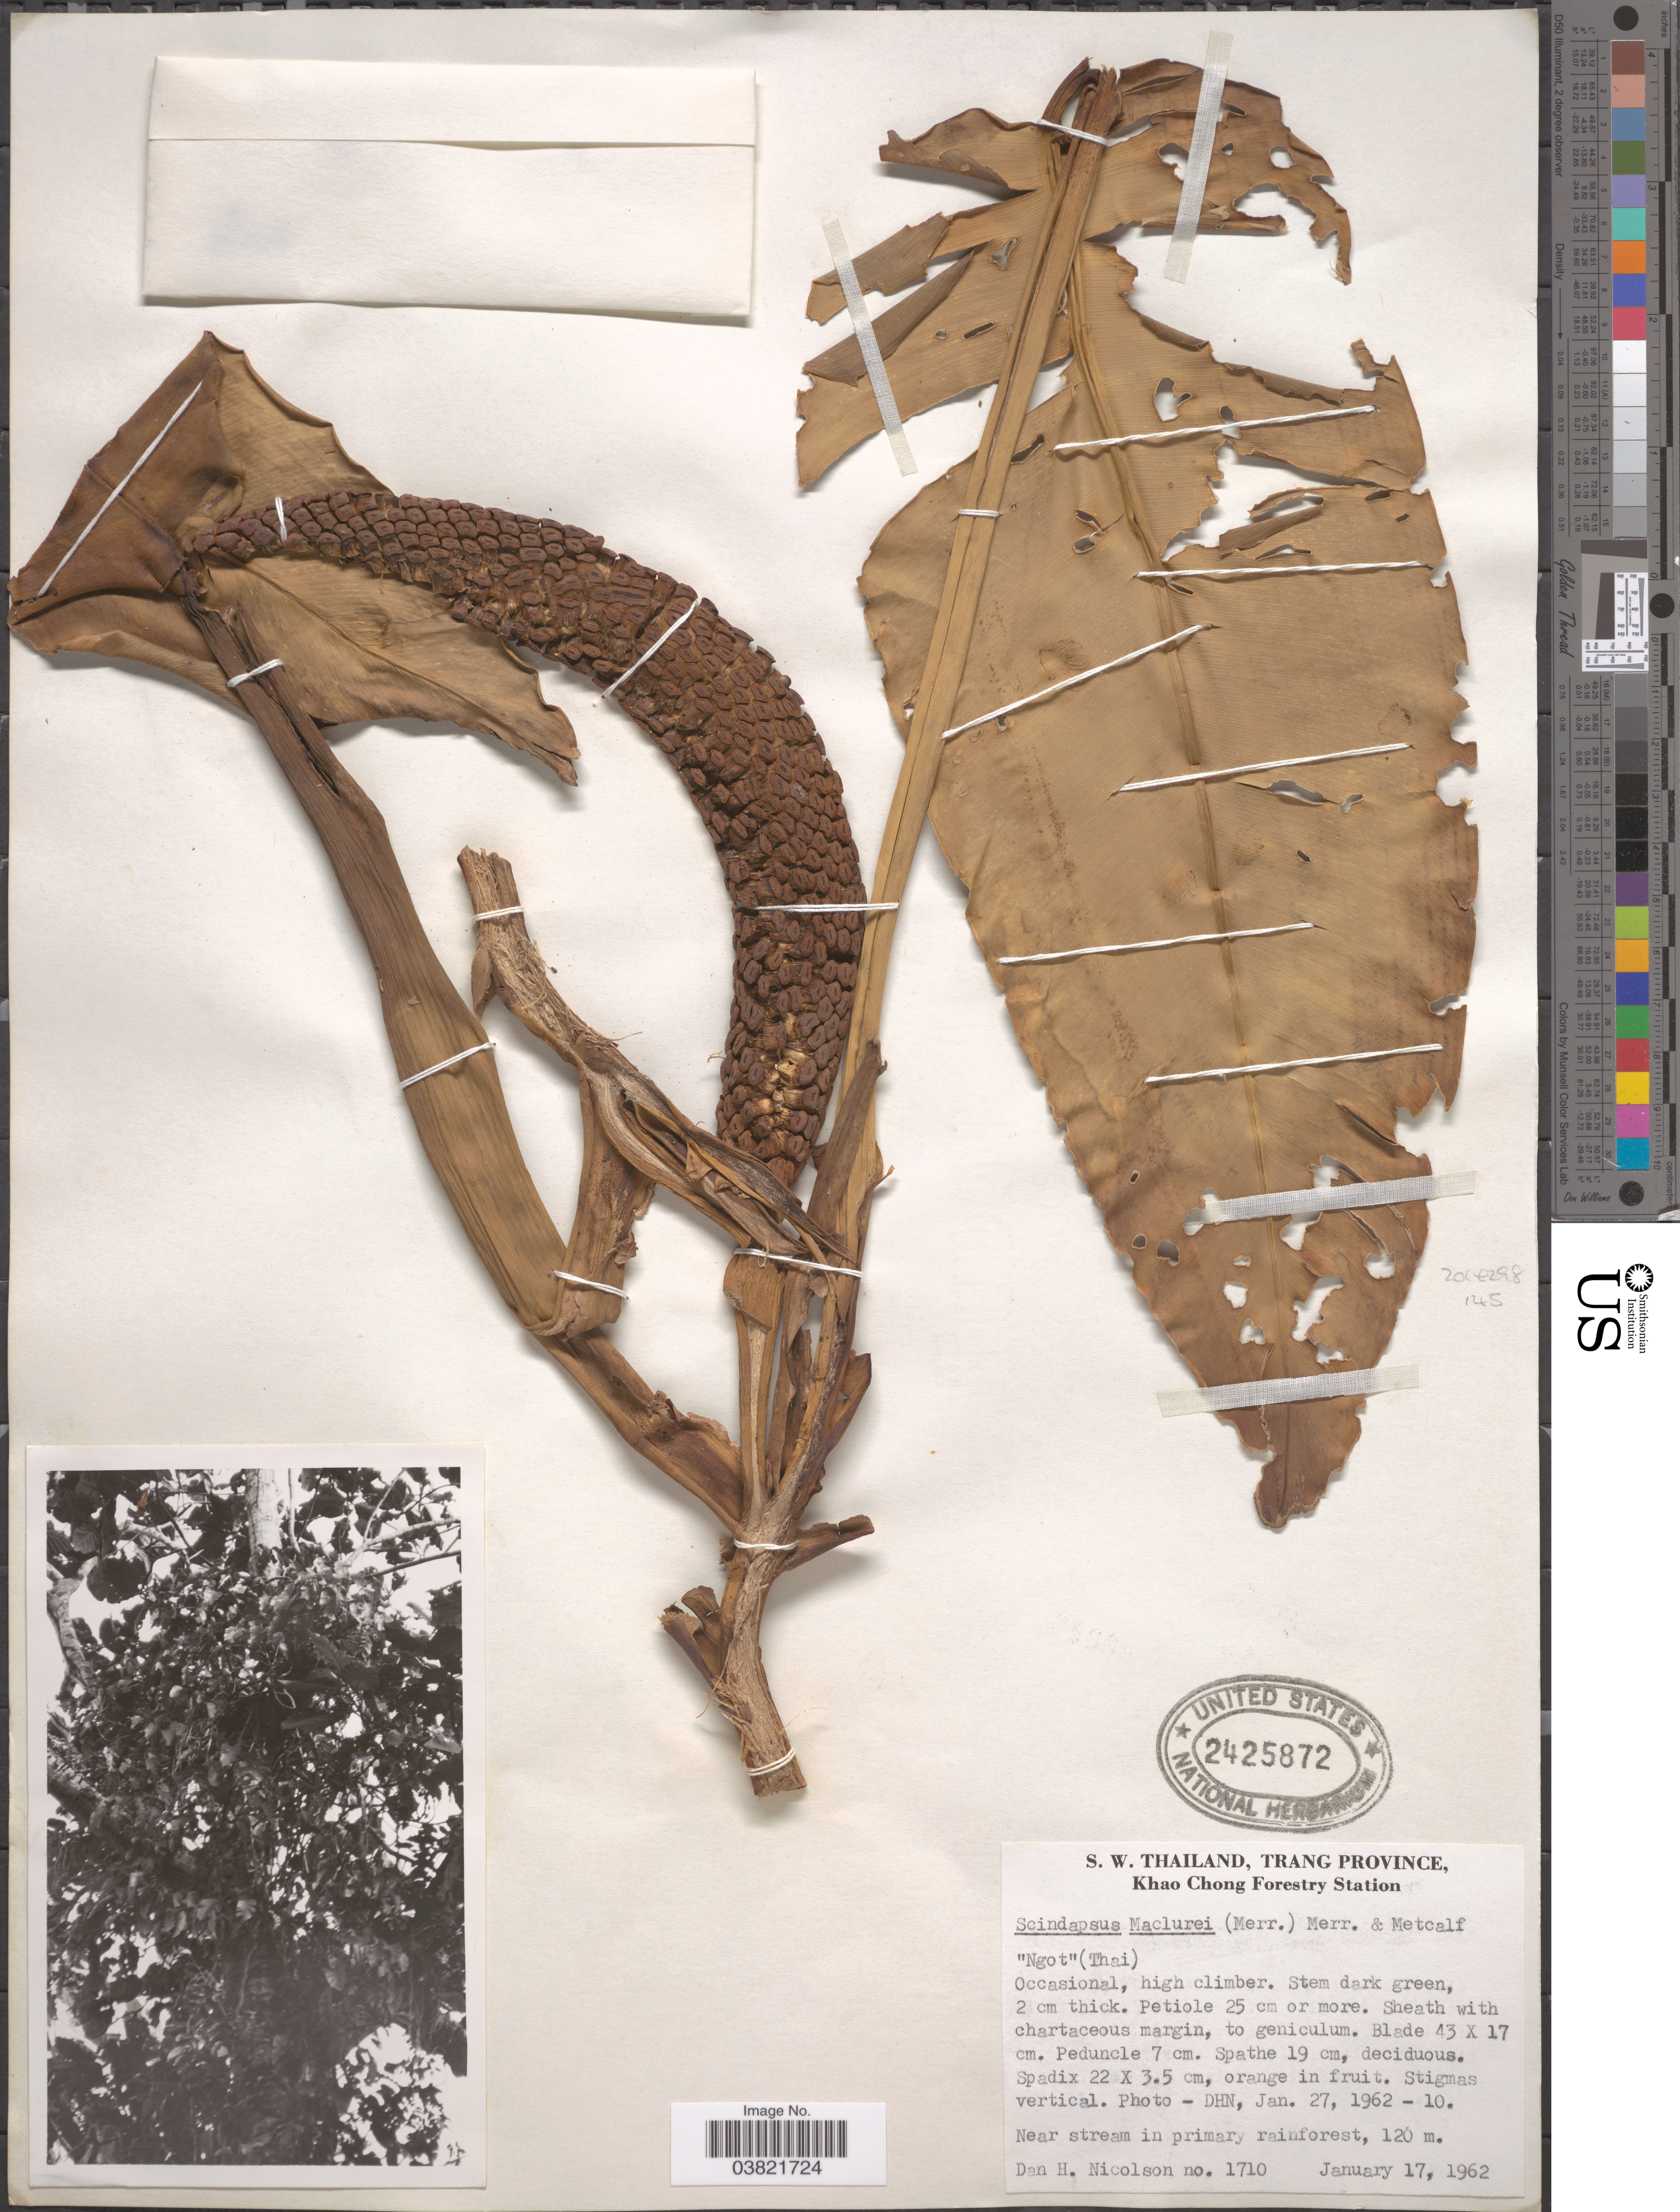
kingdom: Plantae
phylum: Tracheophyta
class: Liliopsida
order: Alismatales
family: Araceae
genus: Scindapsus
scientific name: Scindapsus maclurei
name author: (Merr.) Merr. & F.P. Metcalf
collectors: D. H. Nicolson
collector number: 1710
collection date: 1962-01-17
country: Thailand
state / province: Trang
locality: S. W. Thailand, Khao Chong Forestry Station. Near stream in primary rainforest.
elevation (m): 120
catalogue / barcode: US 2425872